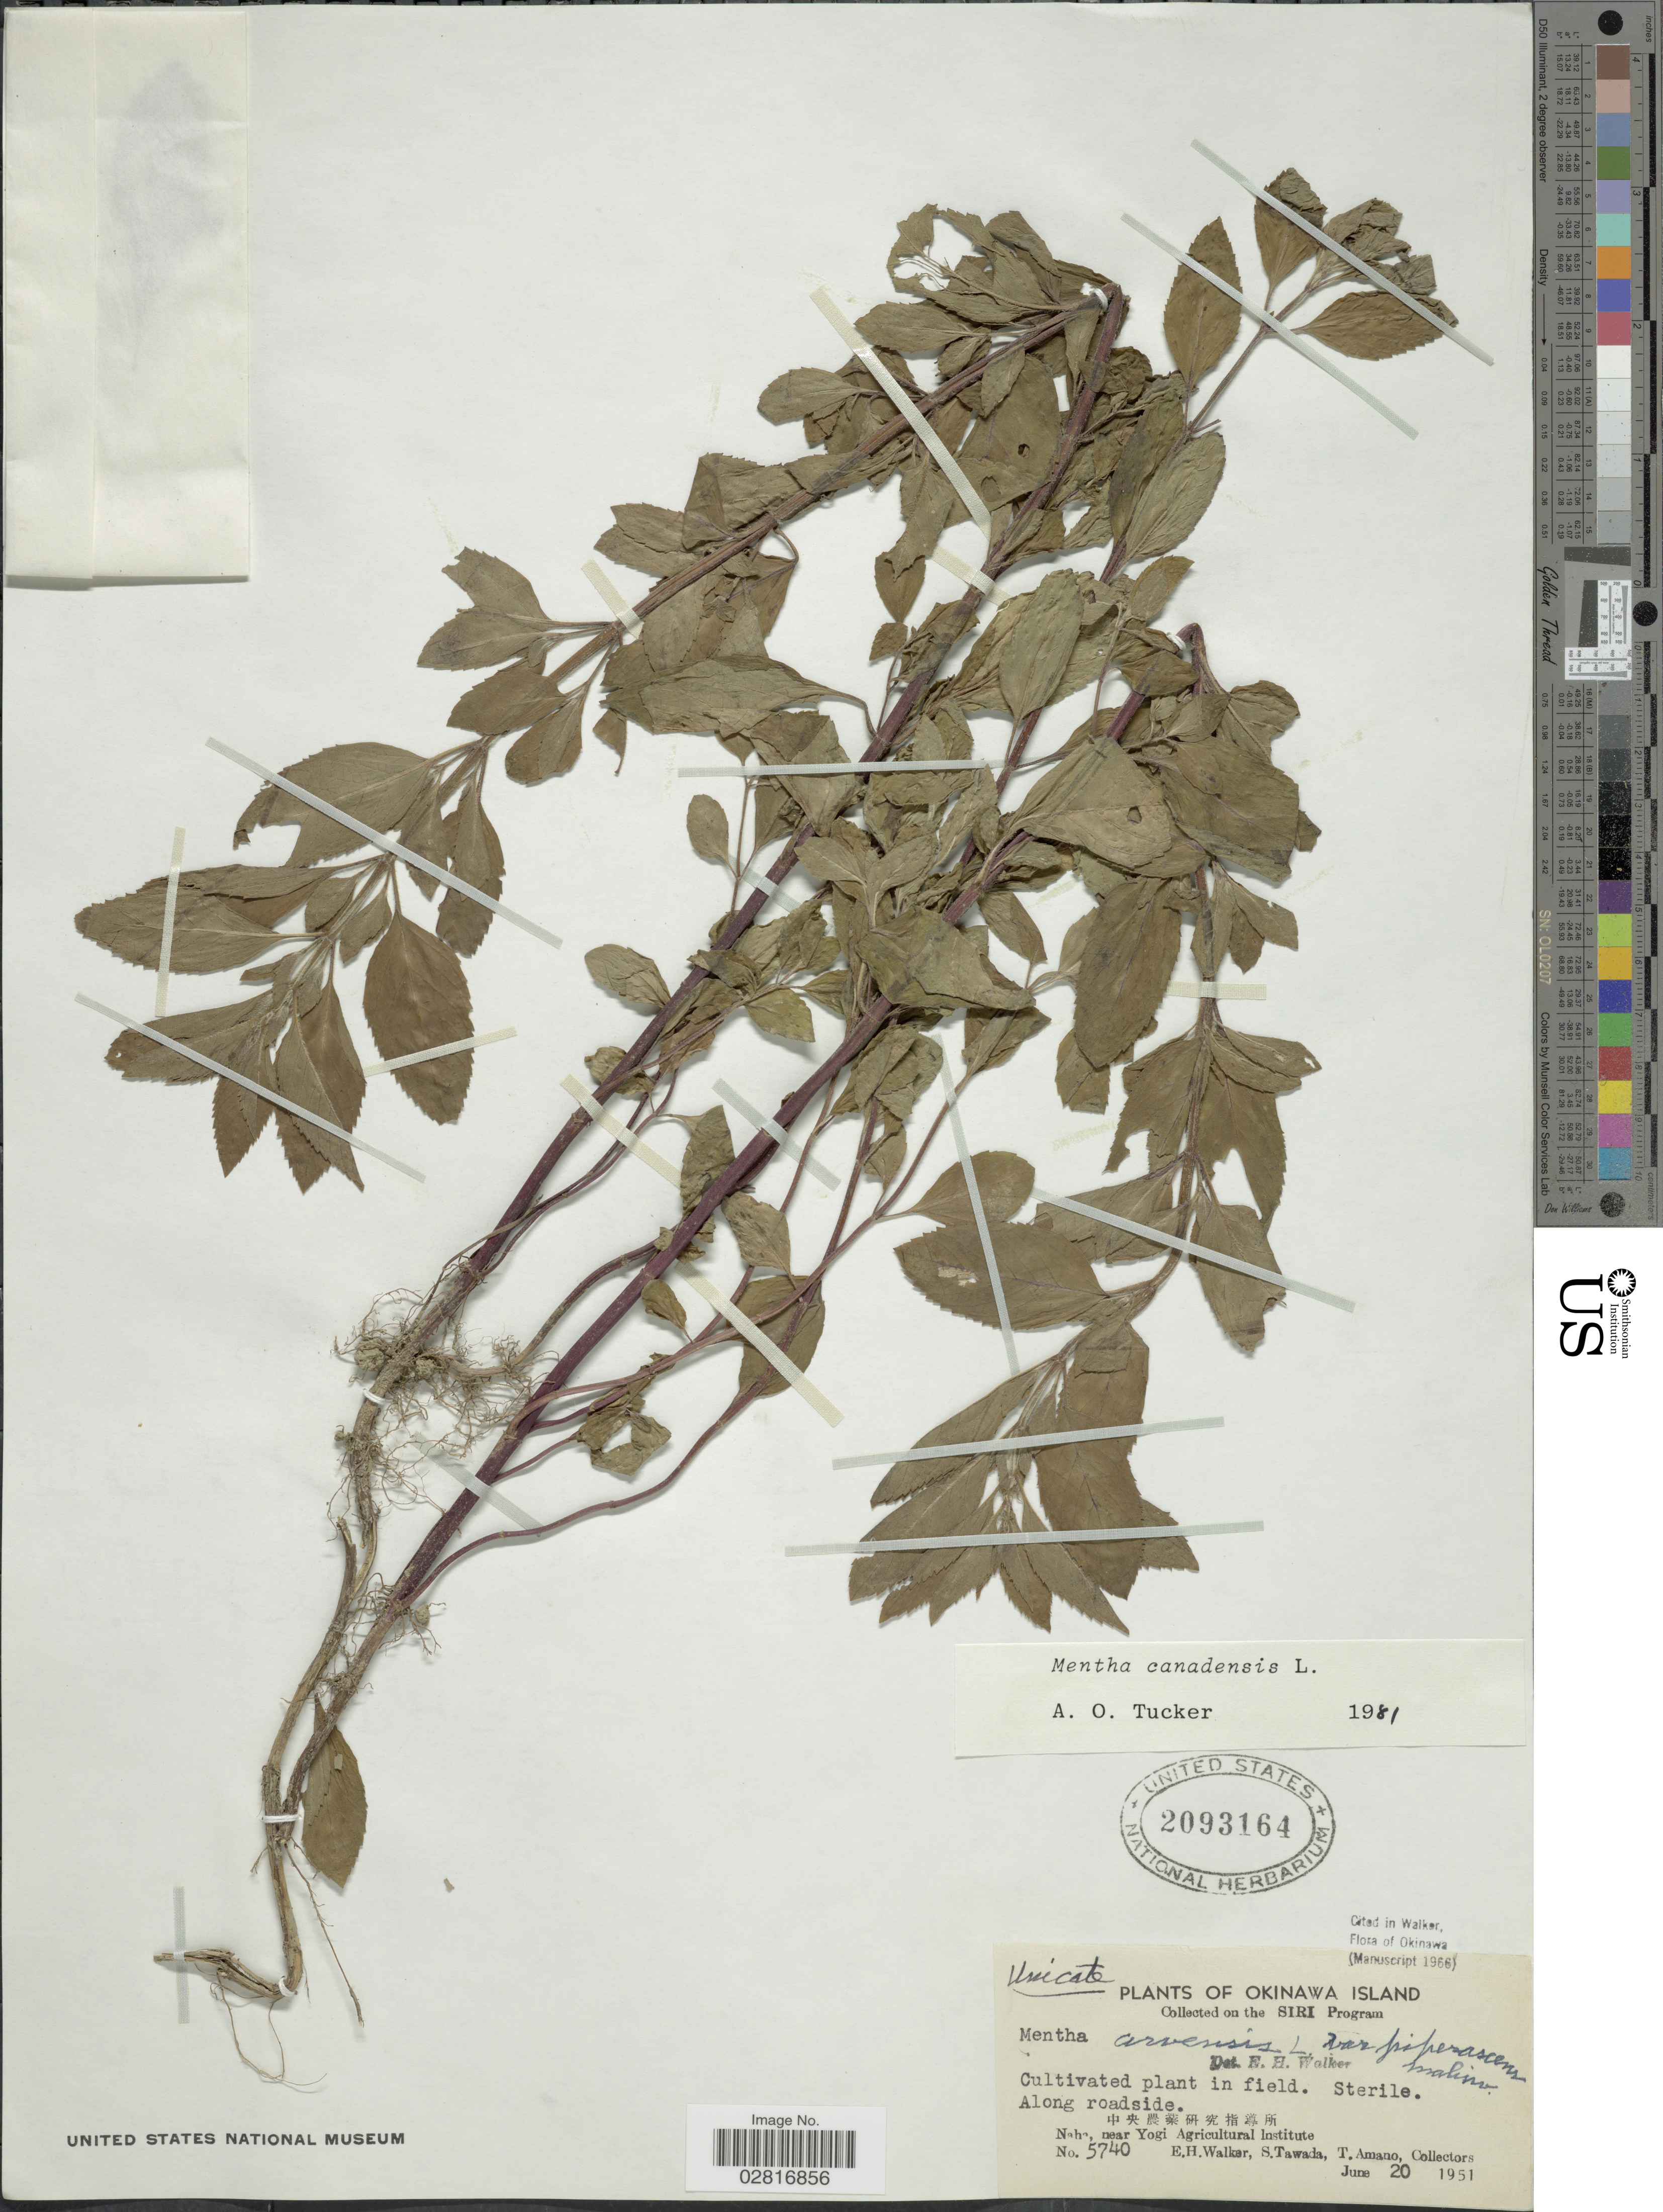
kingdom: Plantae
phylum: Tracheophyta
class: Magnoliopsida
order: Lamiales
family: Lamiaceae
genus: Mentha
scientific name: Mentha canadensis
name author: L.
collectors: E. H. Walker, S. Tawada & T. Amano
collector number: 5740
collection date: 1951-06-20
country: Japan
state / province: Okinawa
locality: Naha, near Yogi Agricultural Institute, Along roadside.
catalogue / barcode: US 2093164